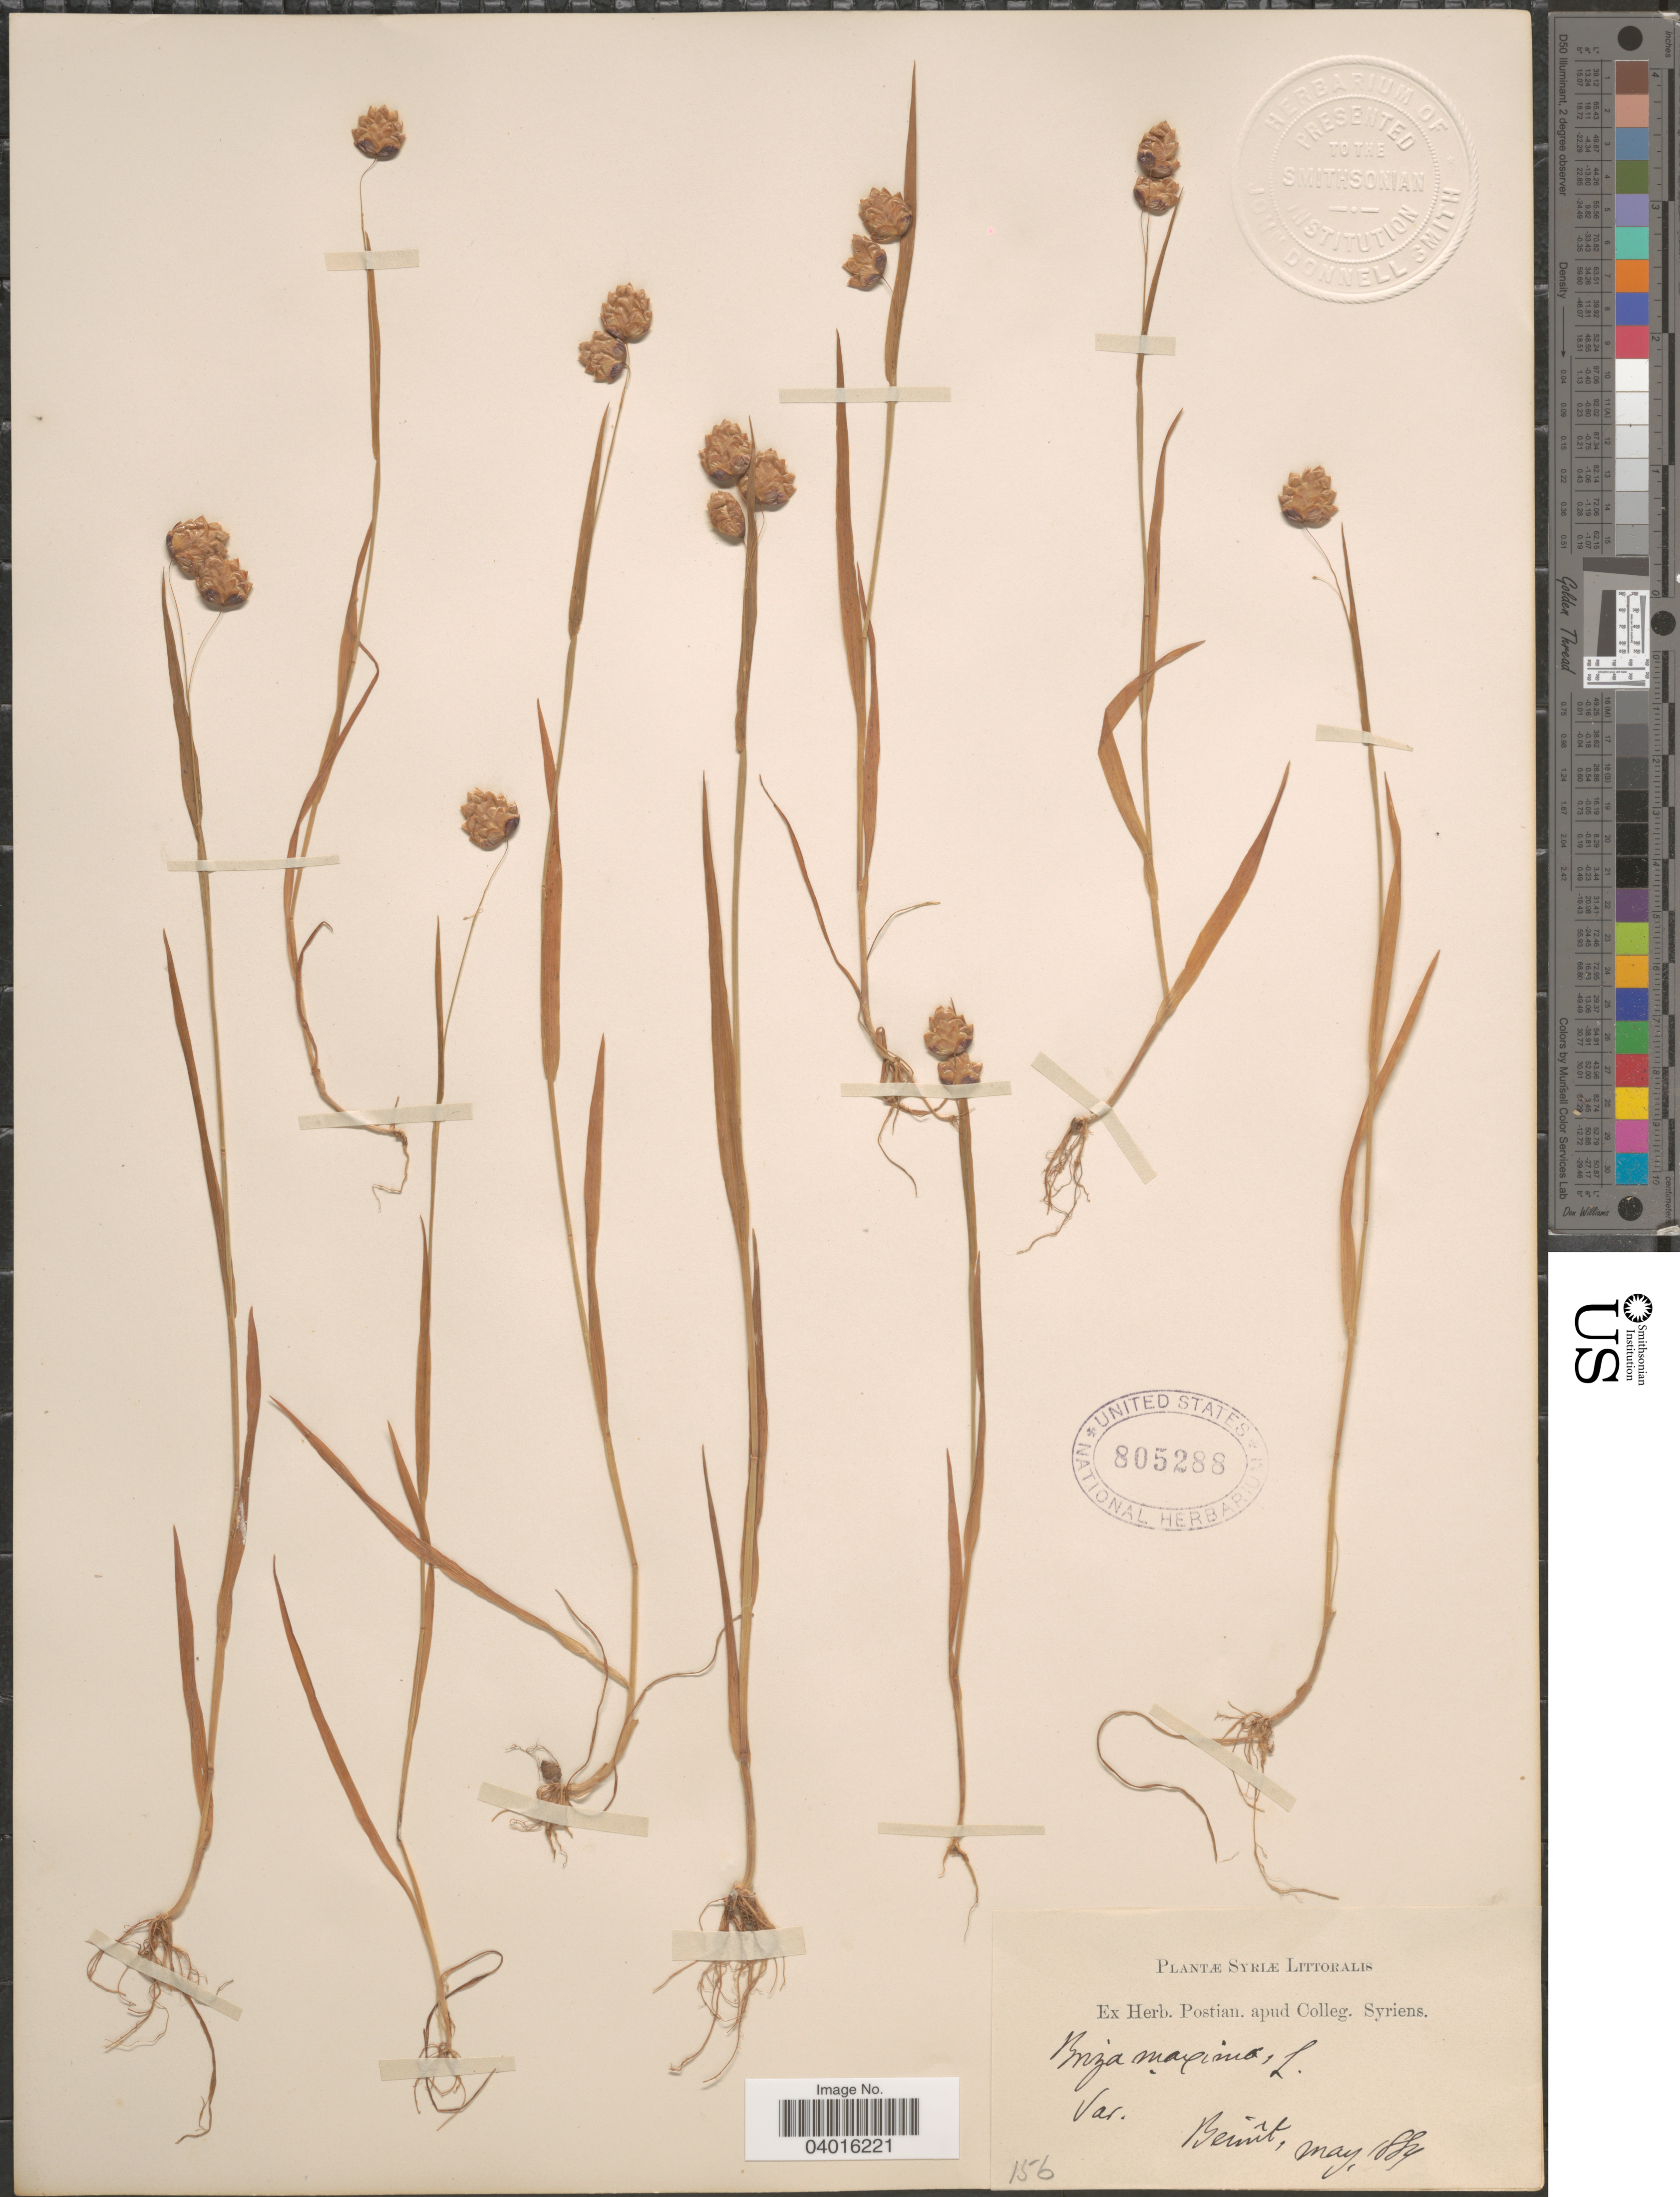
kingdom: Plantae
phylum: Tracheophyta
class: Liliopsida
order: Poales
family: Poaceae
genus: Briza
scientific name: Briza maxima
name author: L.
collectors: ex herb. Postian. apud Colleg. Syriens. Protest. USE "Fannie P. A. Shepard" (10308853) AS PRIMARY COLLECTOR INSTEAD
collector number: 156?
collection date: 1884-05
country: Lebanon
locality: Syriæ Littoralis. Beirut.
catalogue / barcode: US 805288